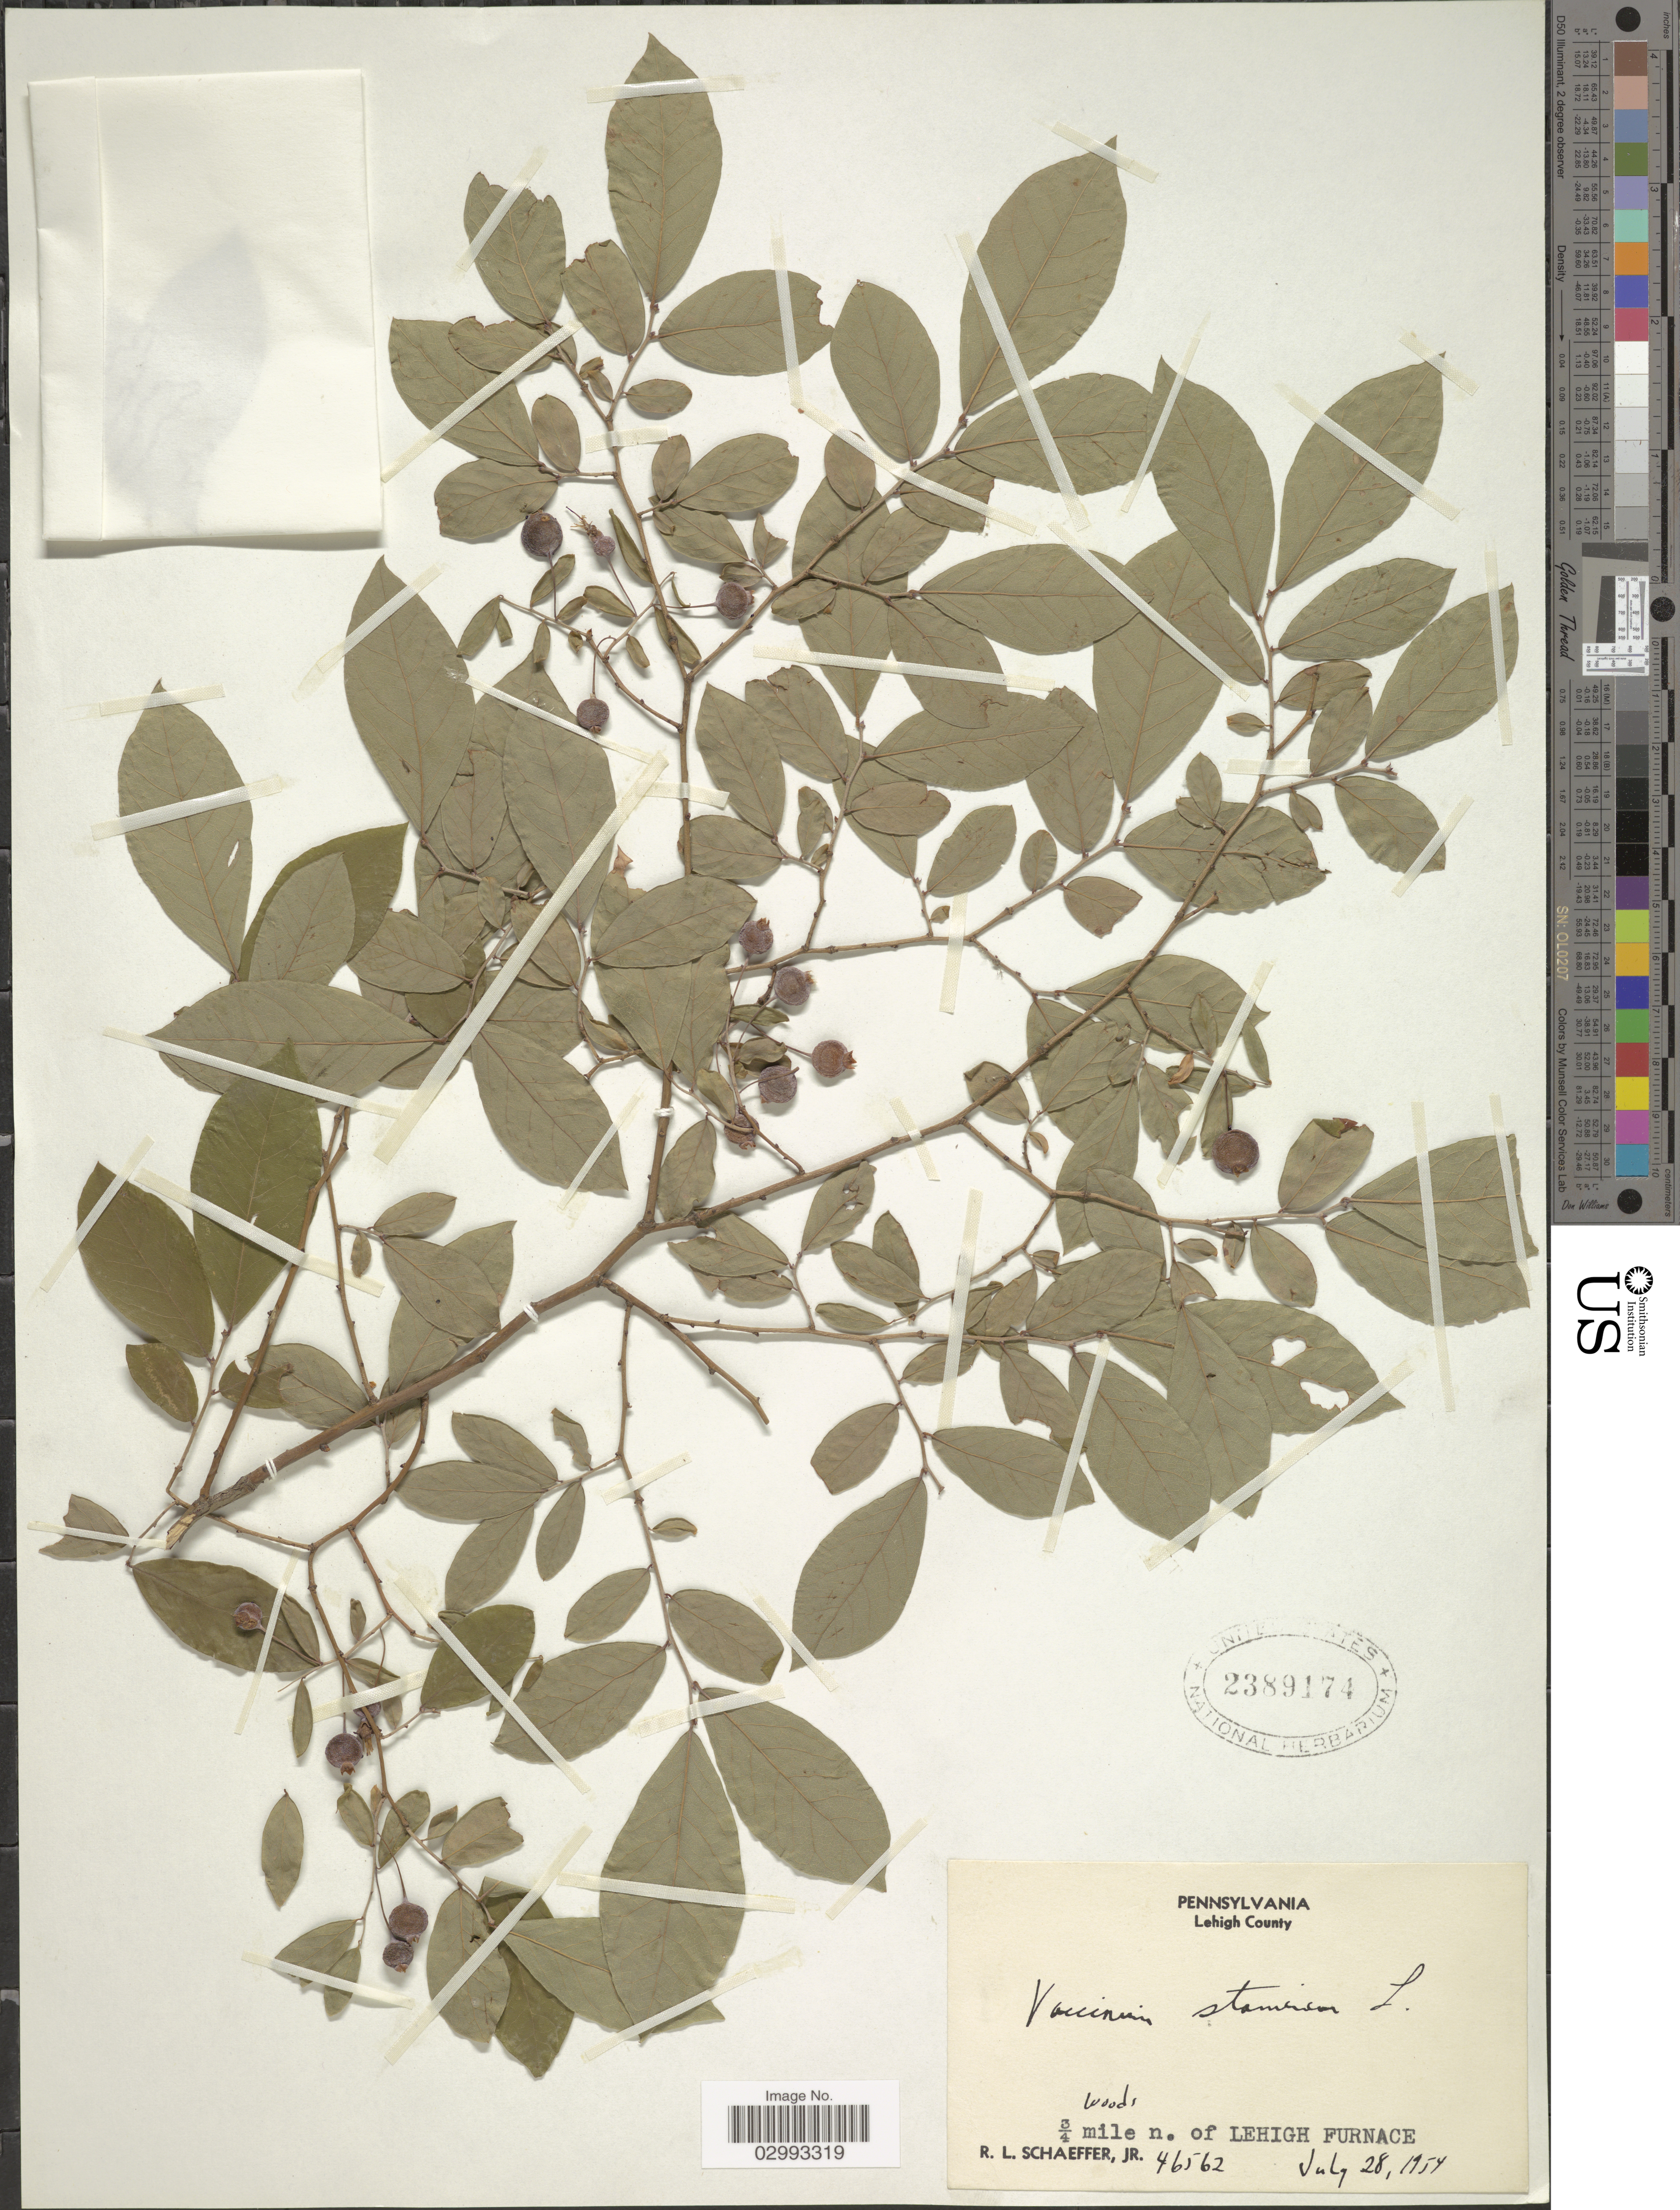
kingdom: Plantae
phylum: Tracheophyta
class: Magnoliopsida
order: Ericales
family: Ericaceae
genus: Polycodium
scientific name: Polycodium stamineum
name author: (L.) Greene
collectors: R. L. Schaeffer Jr.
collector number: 46562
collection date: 1954-07-28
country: United States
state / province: Pennsylvania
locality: Lehigh County, ¾ mile n. of Lehigh Furnace.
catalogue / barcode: US 2389174